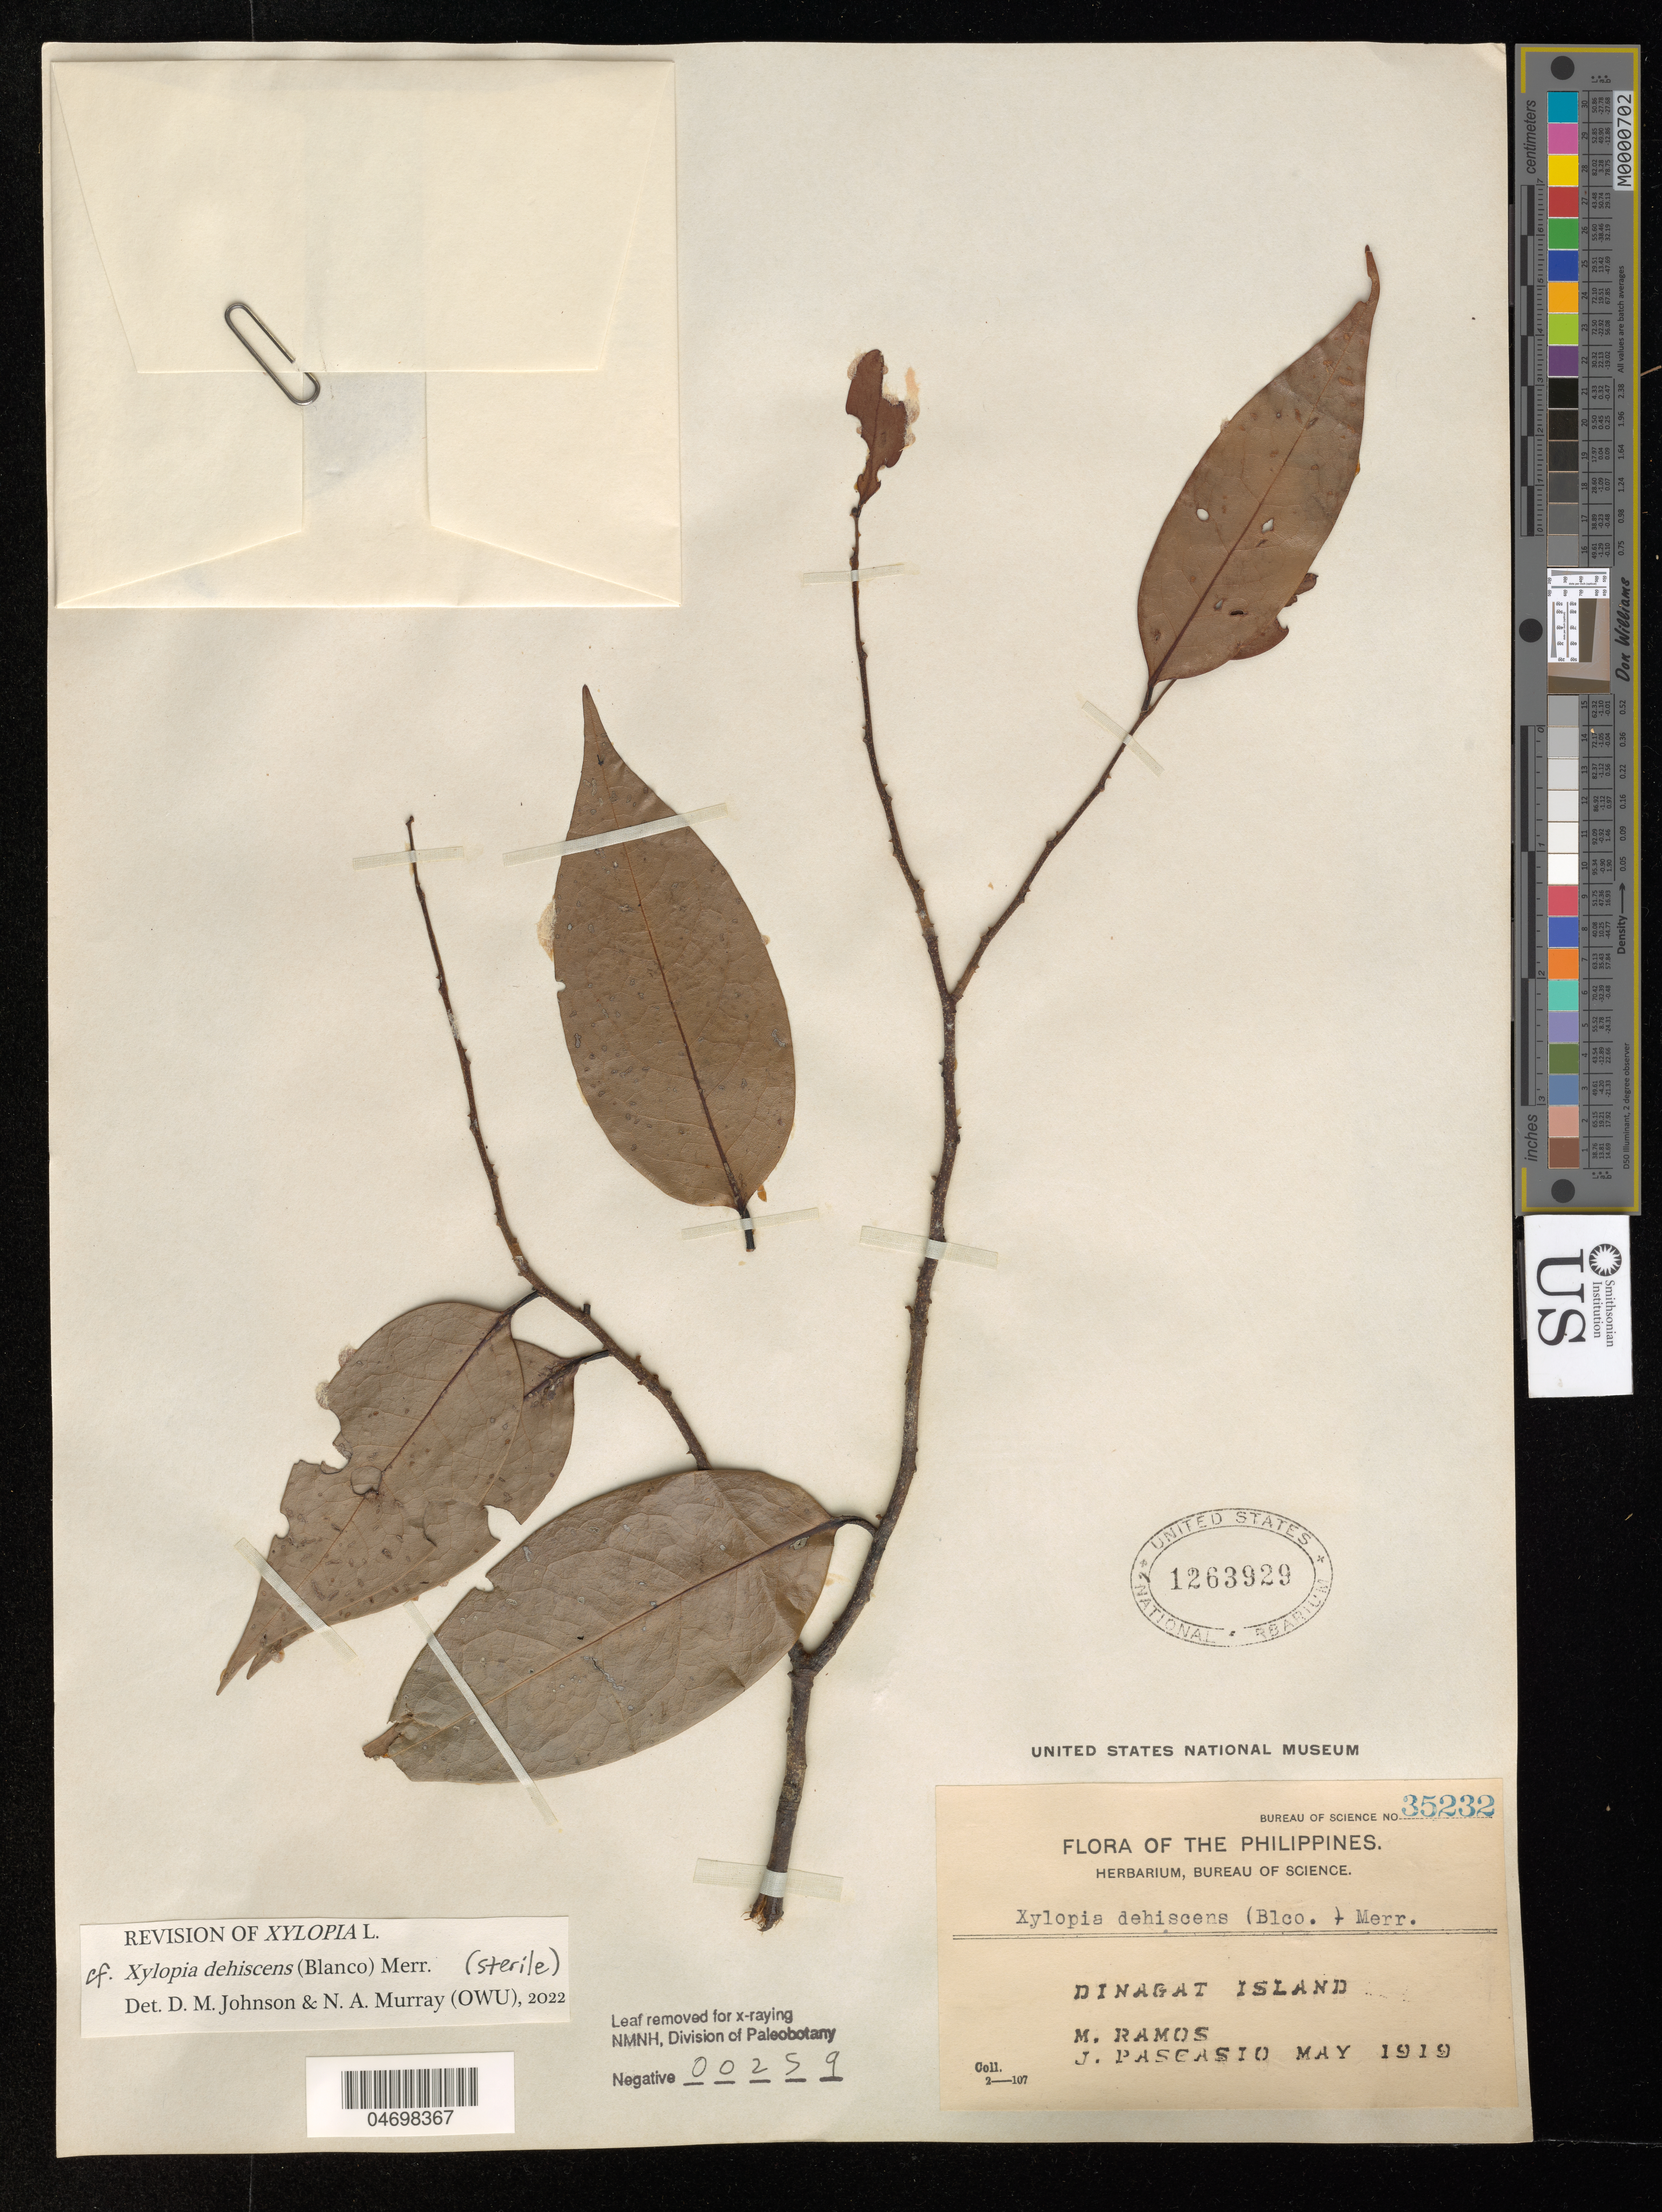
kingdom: Plantae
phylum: Tracheophyta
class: Magnoliopsida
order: Magnoliales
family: Annonaceae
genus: Xylopia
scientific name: Xylopia dehiscens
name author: (Blanco) Merr.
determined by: Johnson, D. M.; Murray, N. A.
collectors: M. Ramos & J. Pascasio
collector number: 35232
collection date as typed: May 1919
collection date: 1919-05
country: Philippines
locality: Dinagat Island.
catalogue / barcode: US 1263929